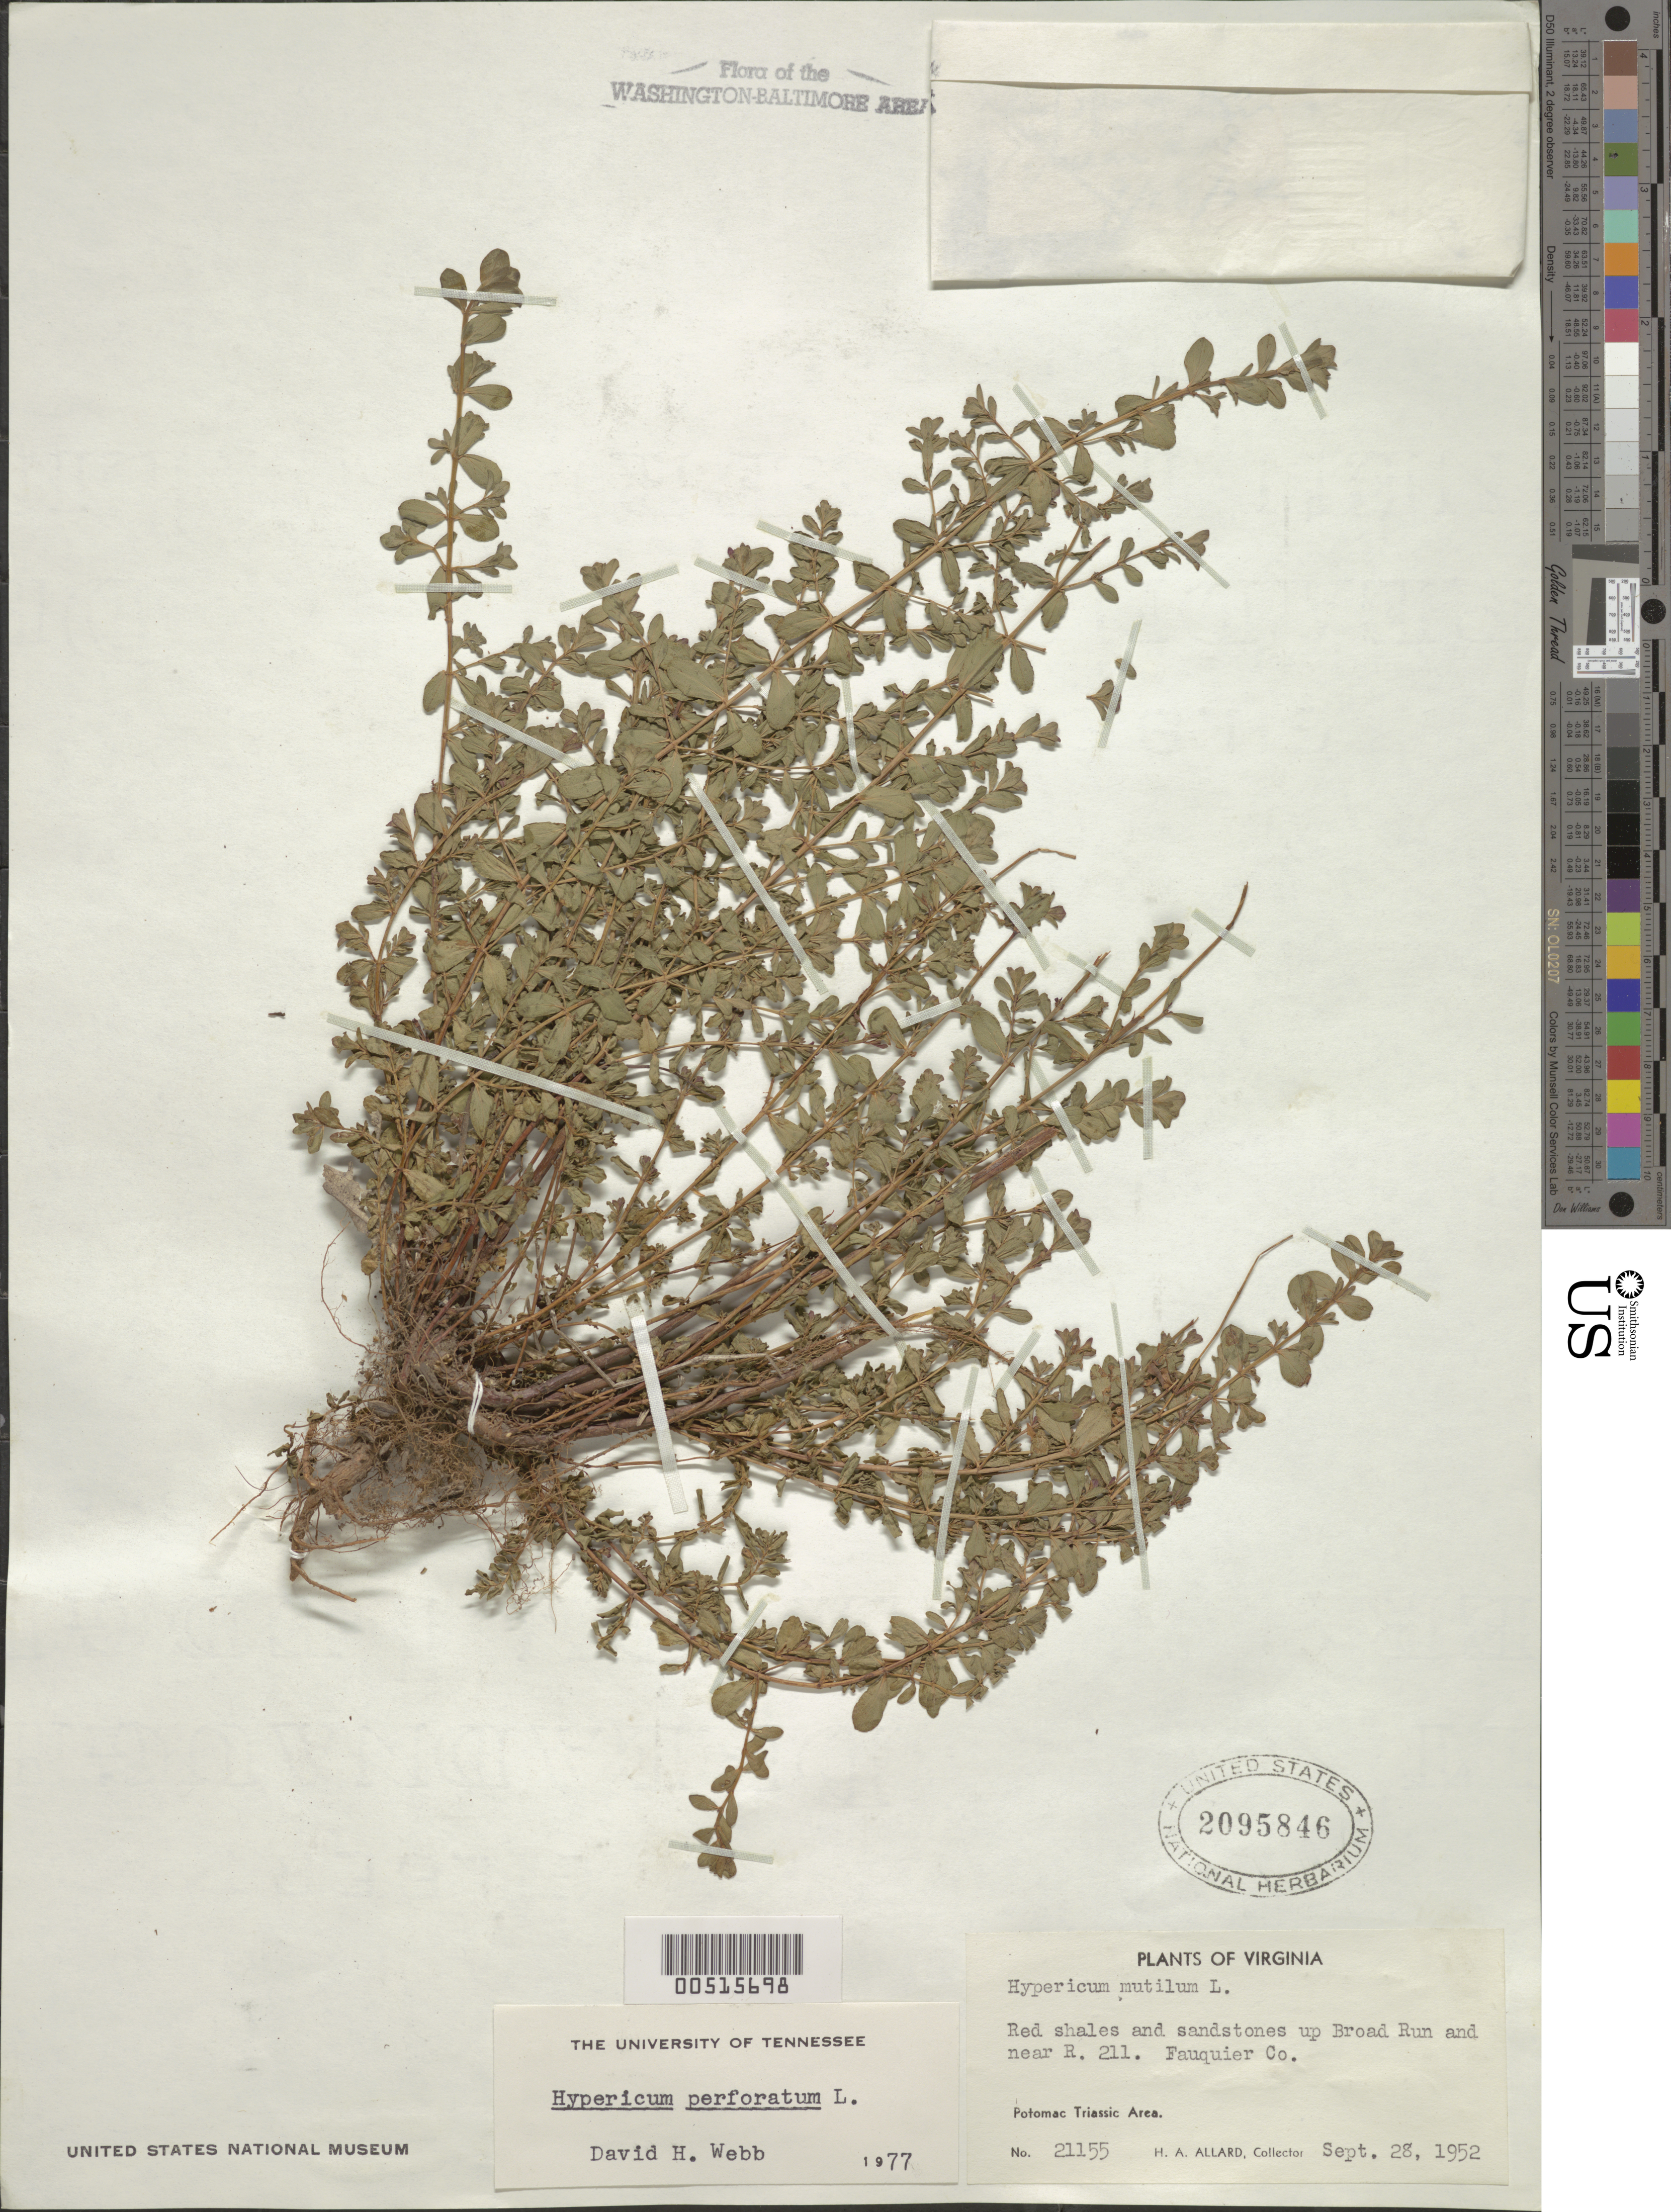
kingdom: Plantae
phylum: Tracheophyta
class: Magnoliopsida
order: Malpighiales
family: Hypericaceae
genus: Hypericum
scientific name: Hypericum perforatum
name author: L.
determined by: Webb, D. H.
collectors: H. A. Allard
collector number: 21155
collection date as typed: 28 Sep 1952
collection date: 1952-09-28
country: United States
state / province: Virginia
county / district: Fauquier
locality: Broad Run and near R. 211, Potomac Triassic Region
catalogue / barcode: US 2095846